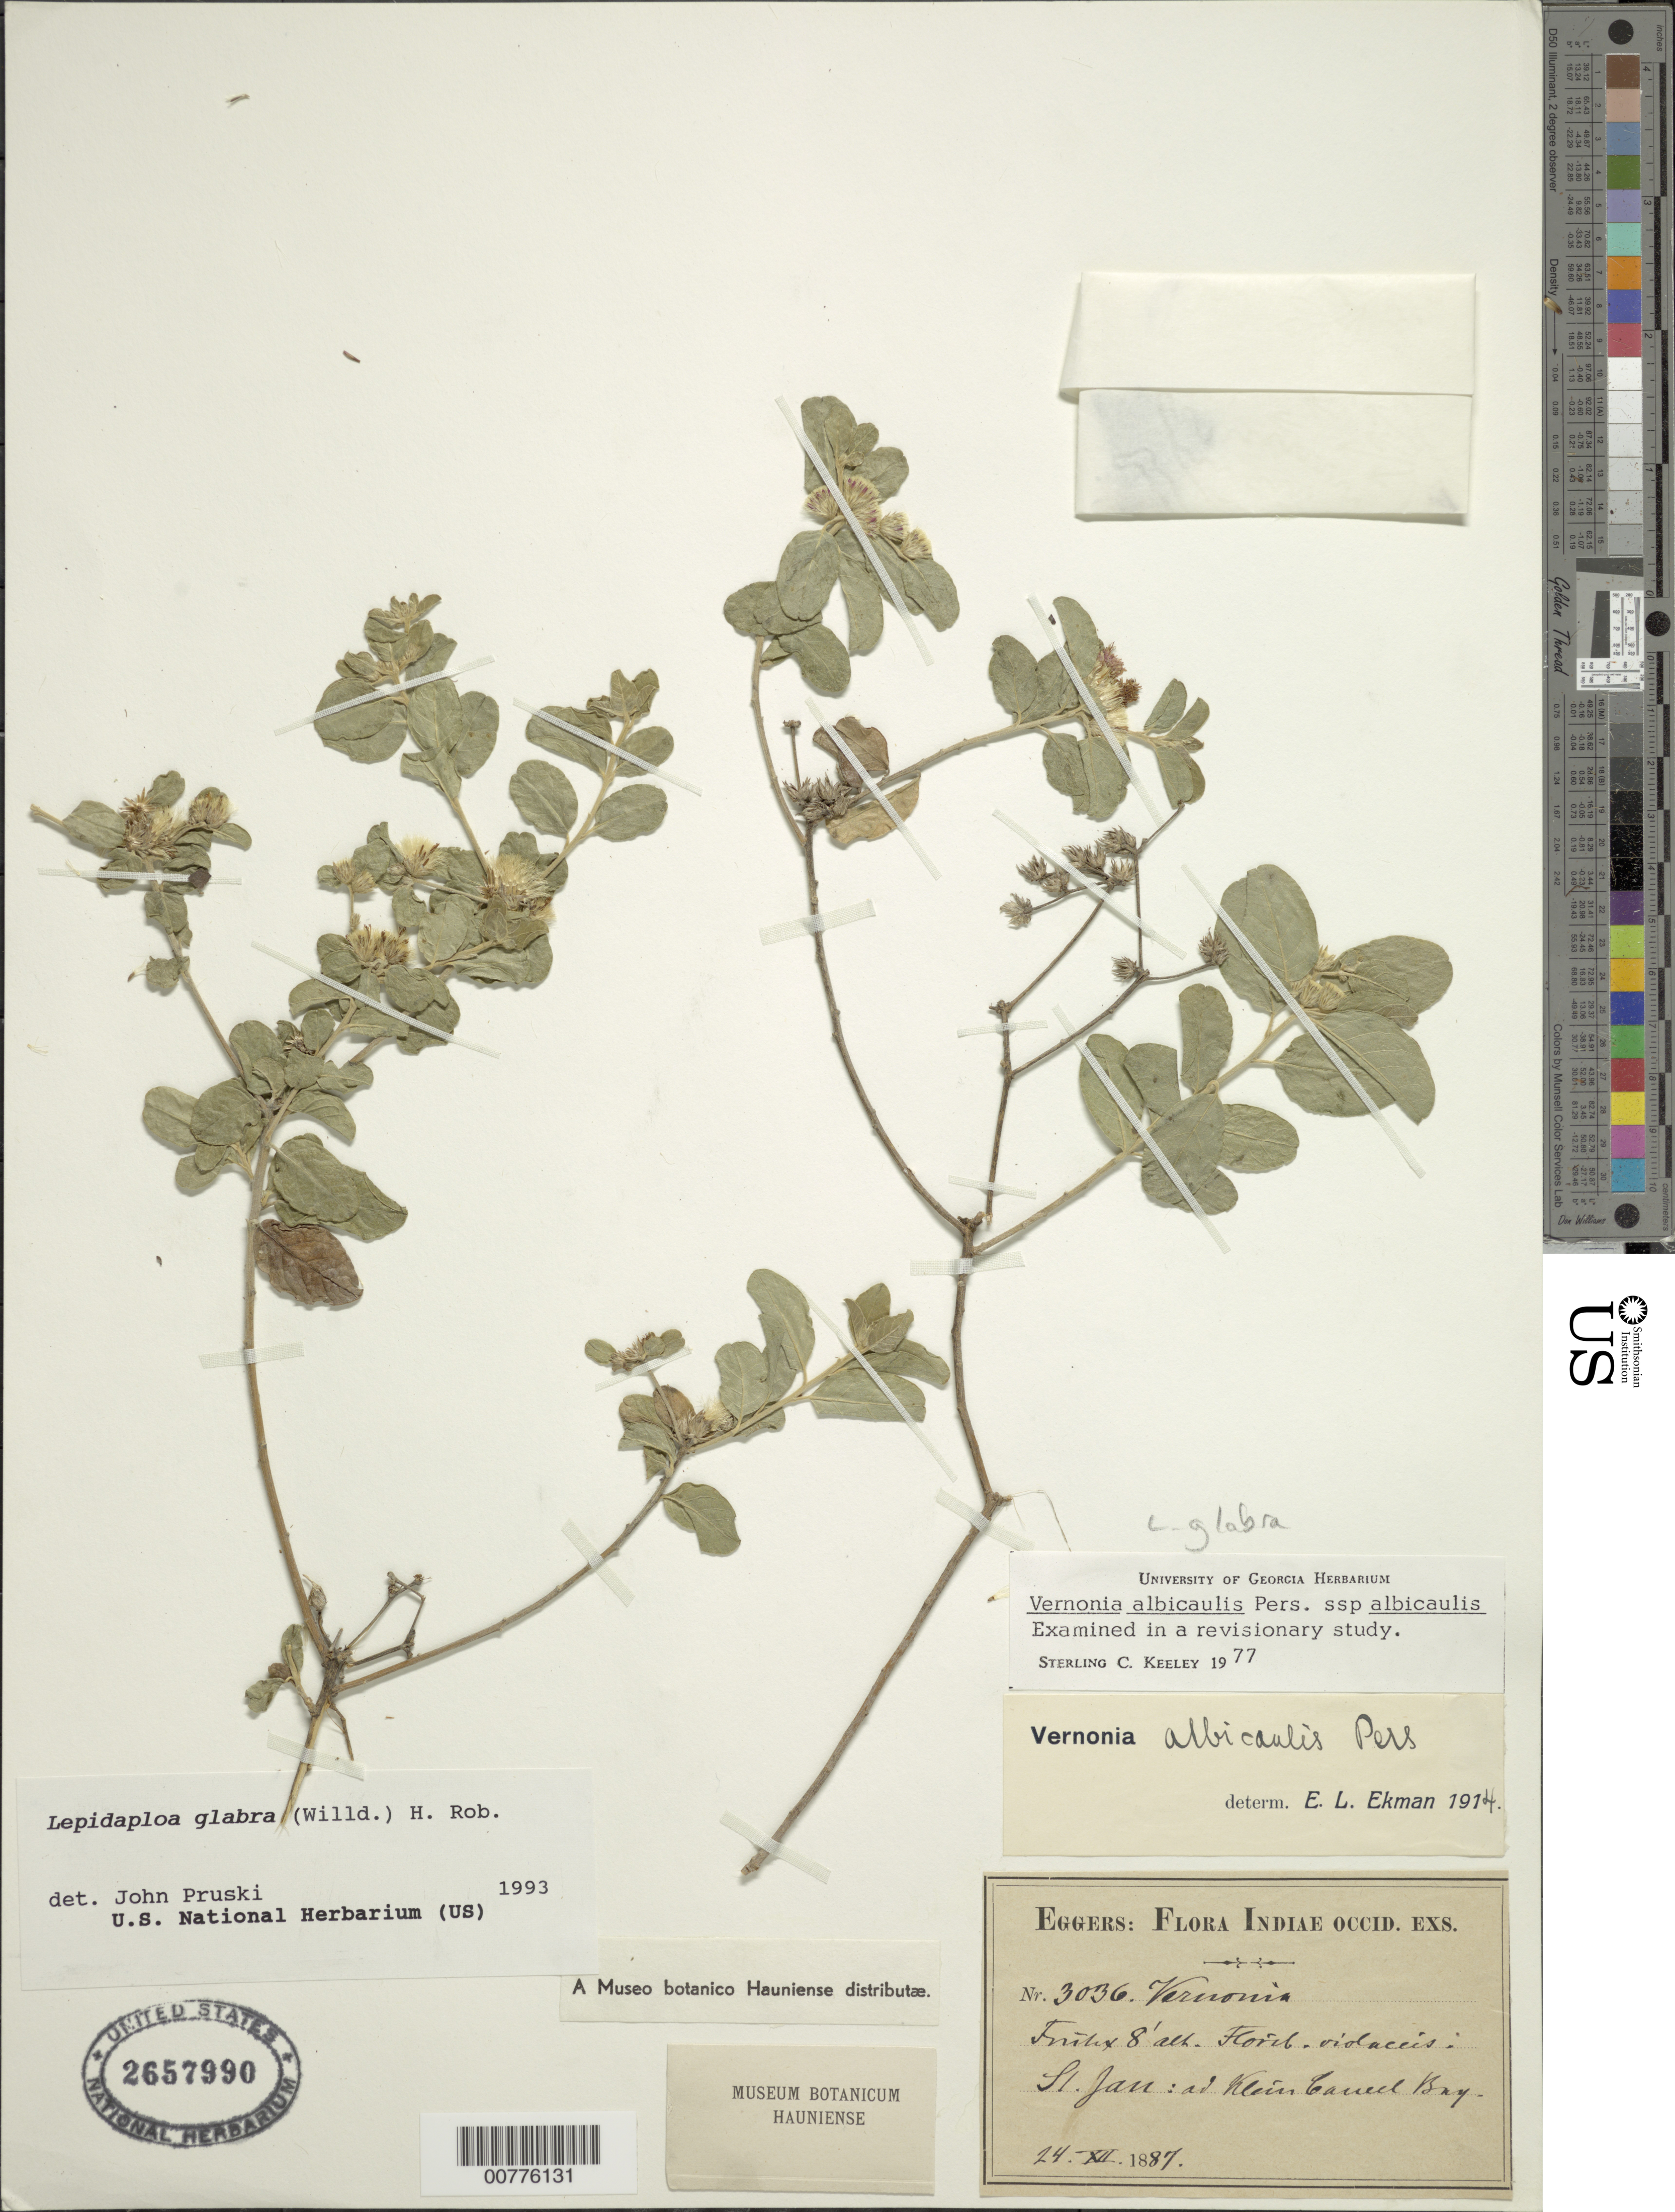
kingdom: Plantae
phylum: Tracheophyta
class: Magnoliopsida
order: Asterales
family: Asteraceae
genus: Lepidaploa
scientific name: Lepidaploa glabra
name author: (Willd.) H. Rob.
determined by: Pruski, J. F.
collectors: H. F. A. von Eggers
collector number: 3036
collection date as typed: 24 Dec 1887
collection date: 1887-12-24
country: U.S. Virgin Islands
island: St. John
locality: Klein Caneel Bay [sic]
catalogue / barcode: US 2657990